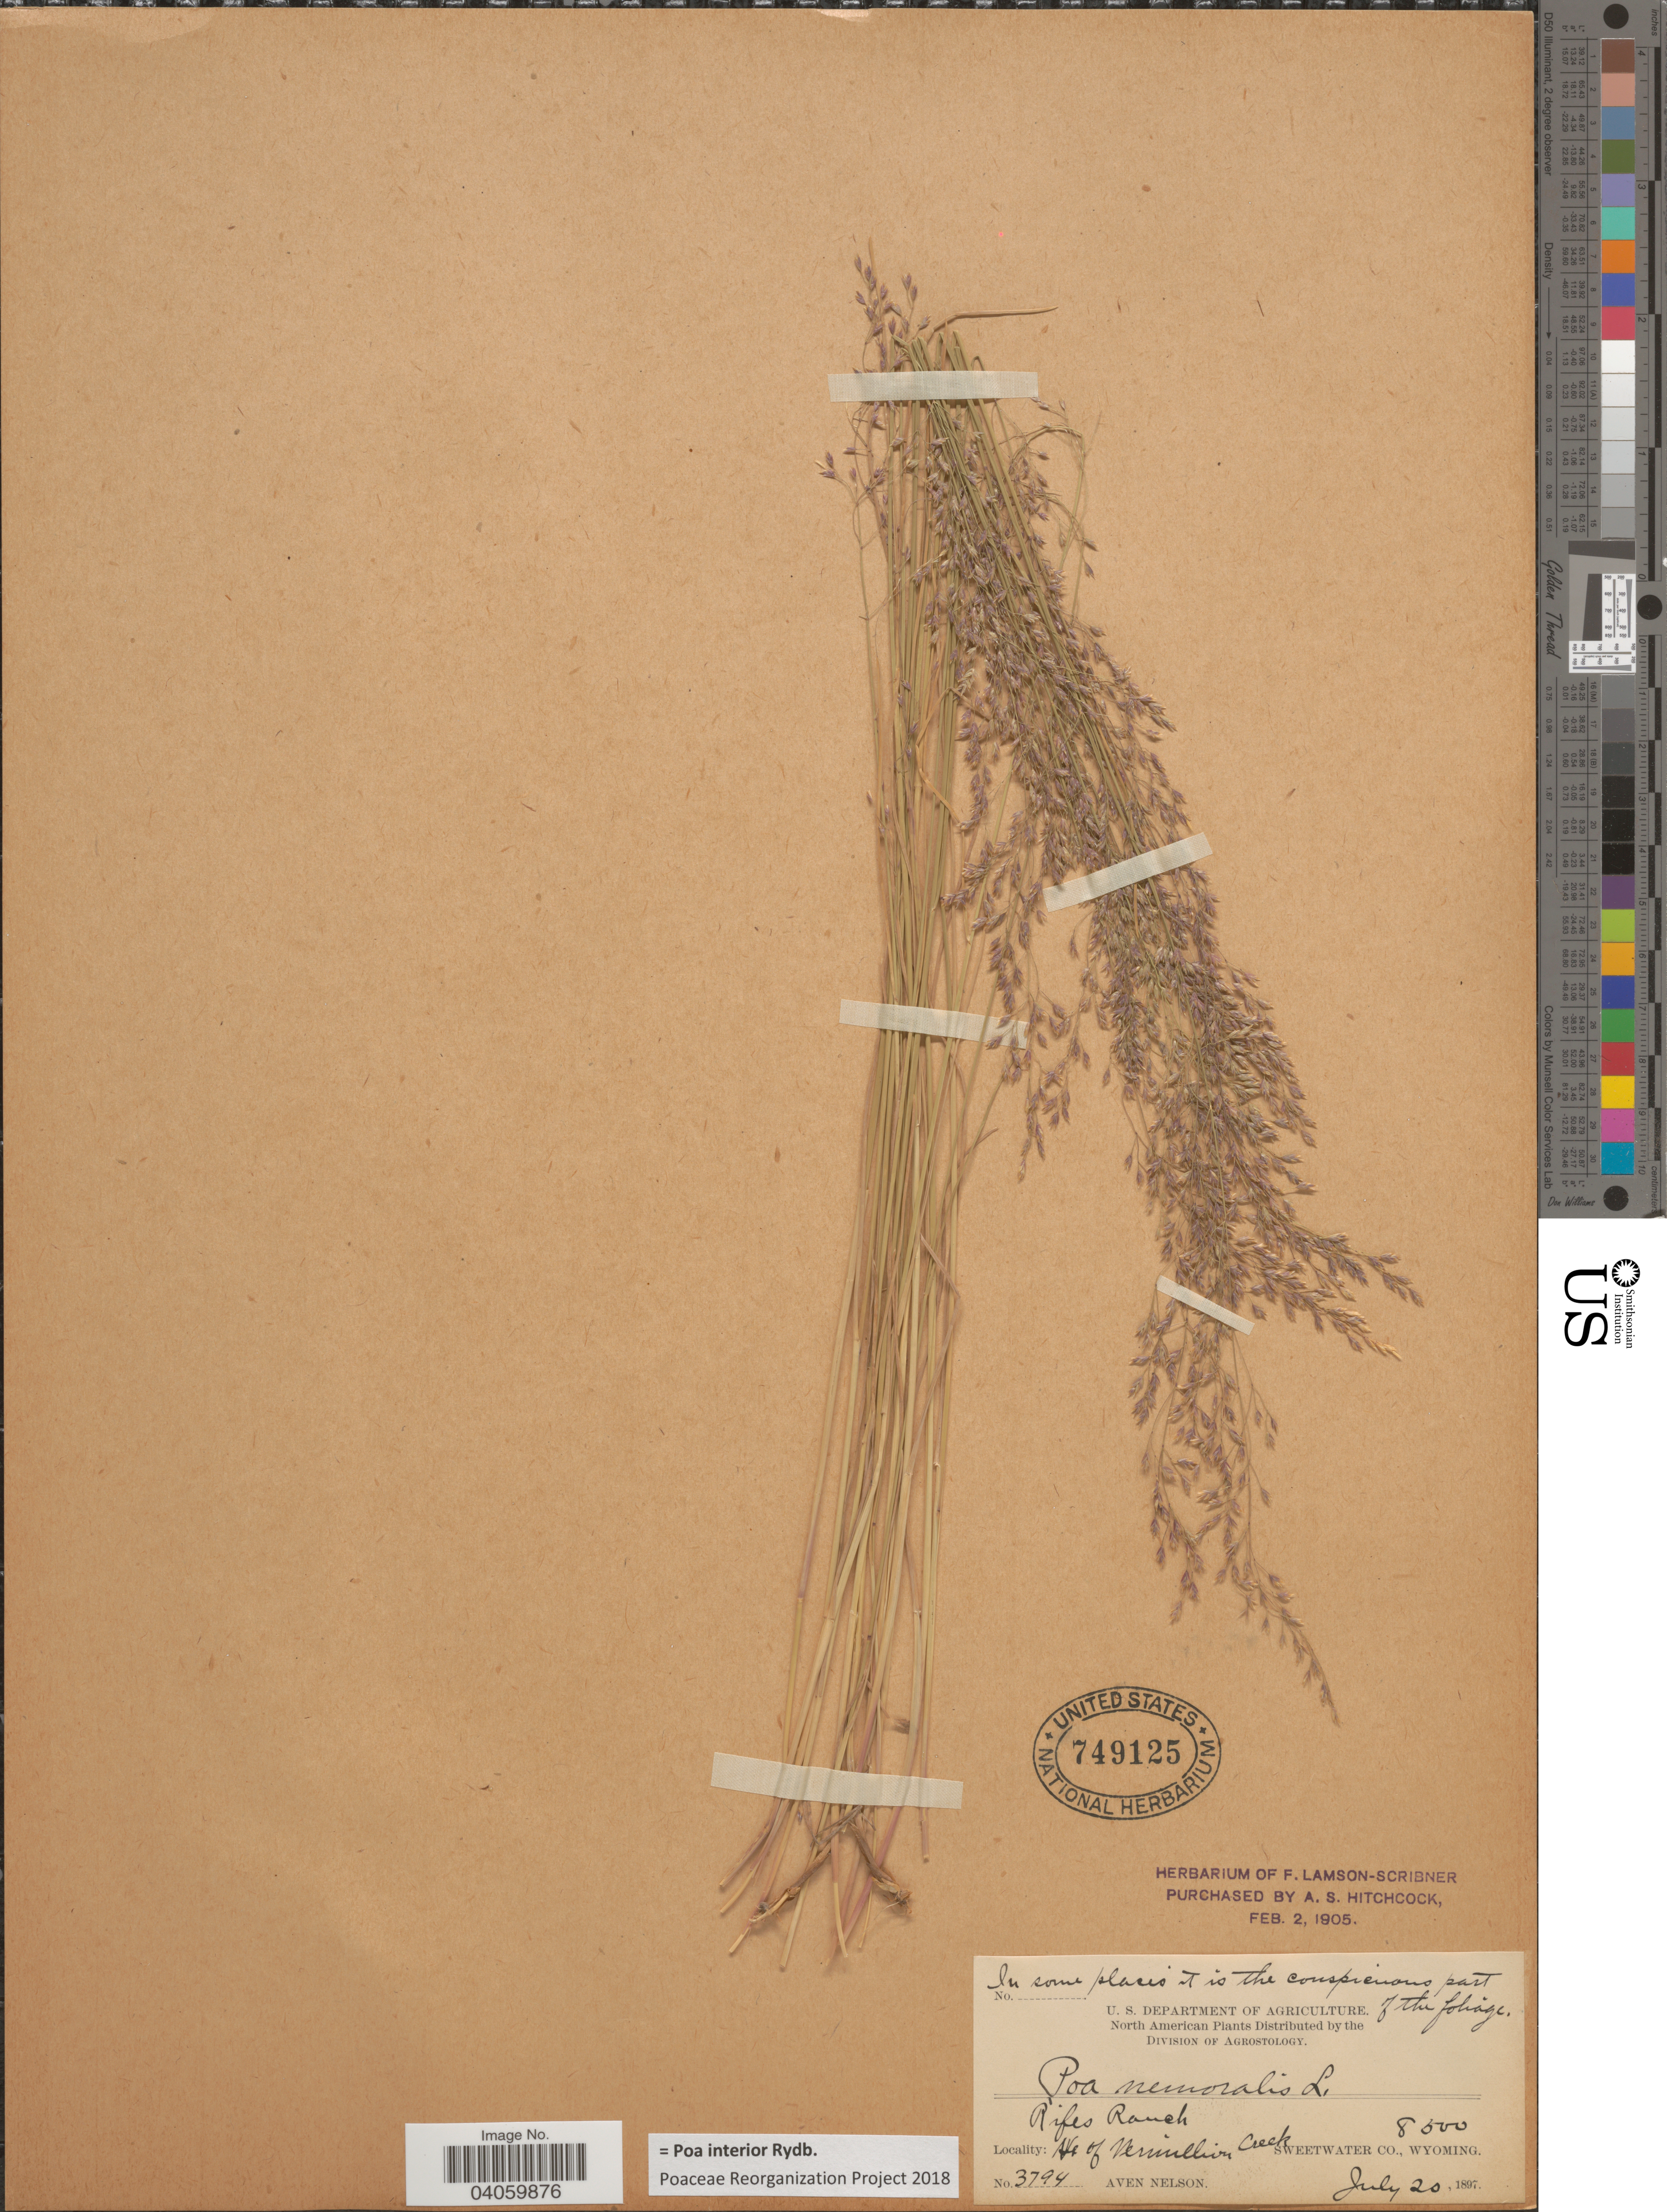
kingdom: Plantae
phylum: Tracheophyta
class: Liliopsida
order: Poales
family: Poaceae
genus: Poa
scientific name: Poa interior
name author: Rydb.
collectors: A. Nelson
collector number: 3794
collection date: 1897-07-20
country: United States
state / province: Wyoming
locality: Rifes Ranch. N of Vermillion Creek. Sweetwater Co.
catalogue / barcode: US 749125